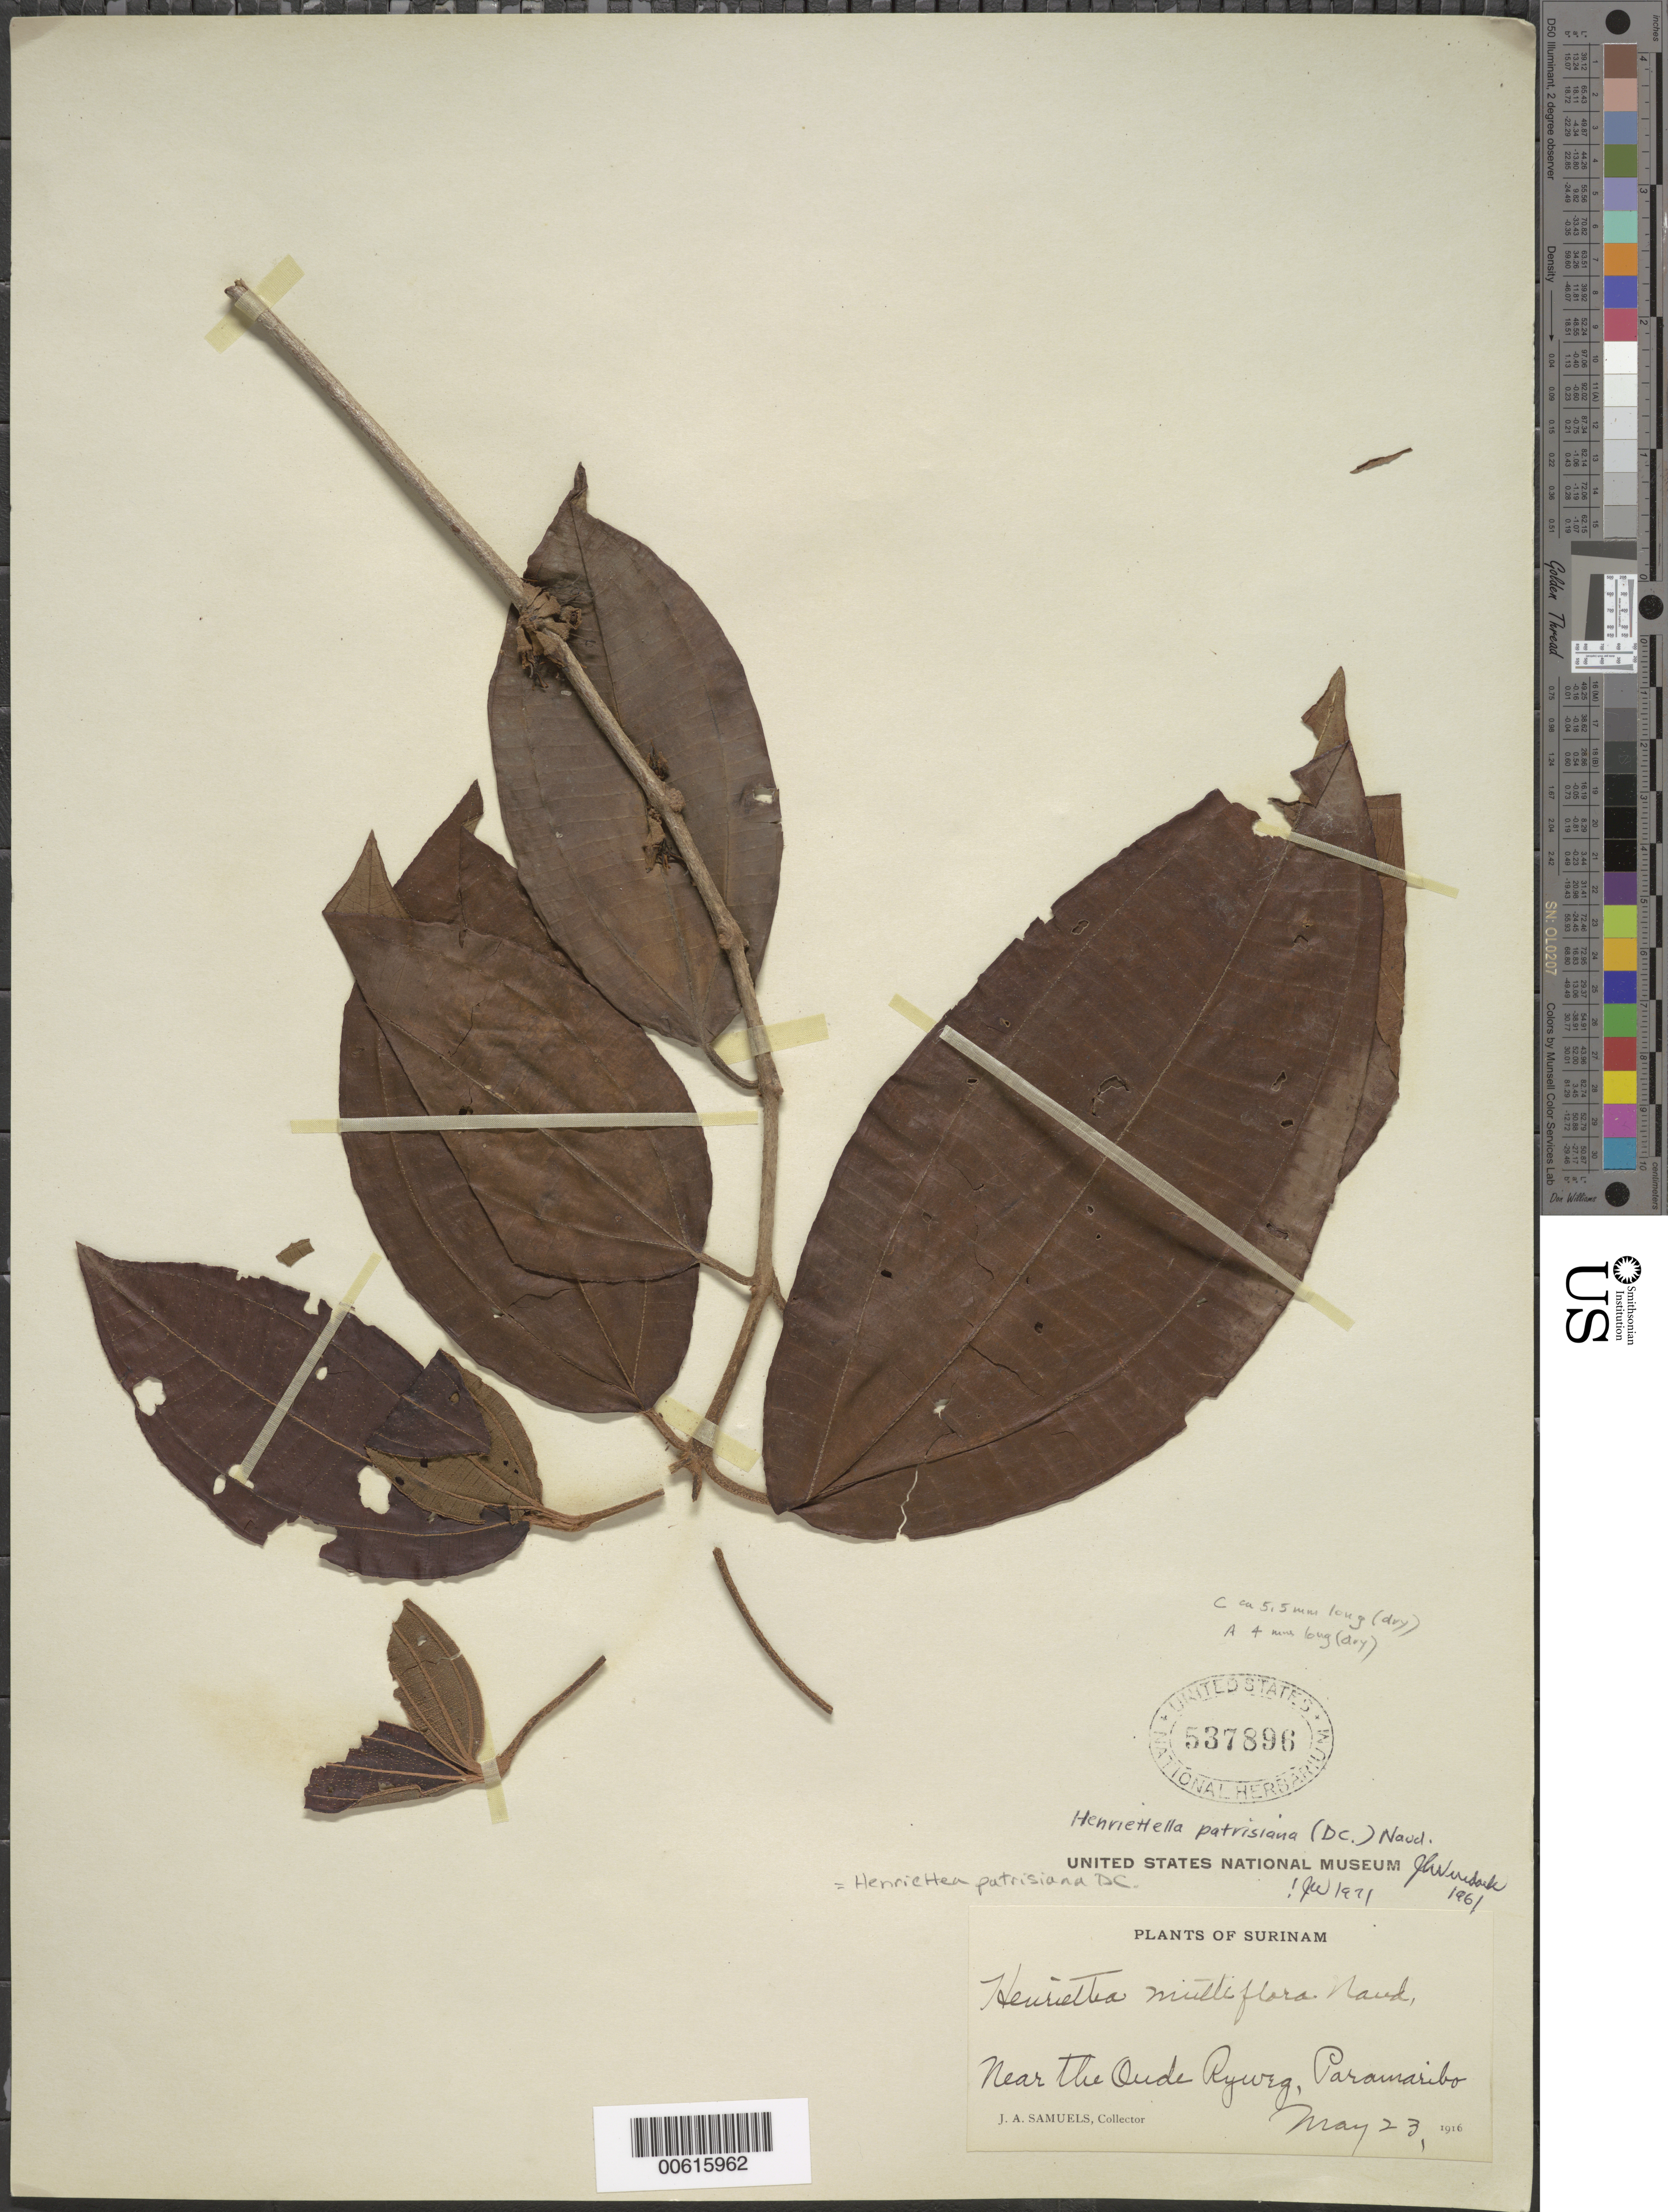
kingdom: Plantae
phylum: Tracheophyta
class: Magnoliopsida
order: Myrtales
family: Melastomataceae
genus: Henriettea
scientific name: Henriettea patrisiana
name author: DC.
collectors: J. A. Samuels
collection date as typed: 23-May-16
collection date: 1916-05-23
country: Suriname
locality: Oude Ryweg, near; Paramaribo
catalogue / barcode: US 537896